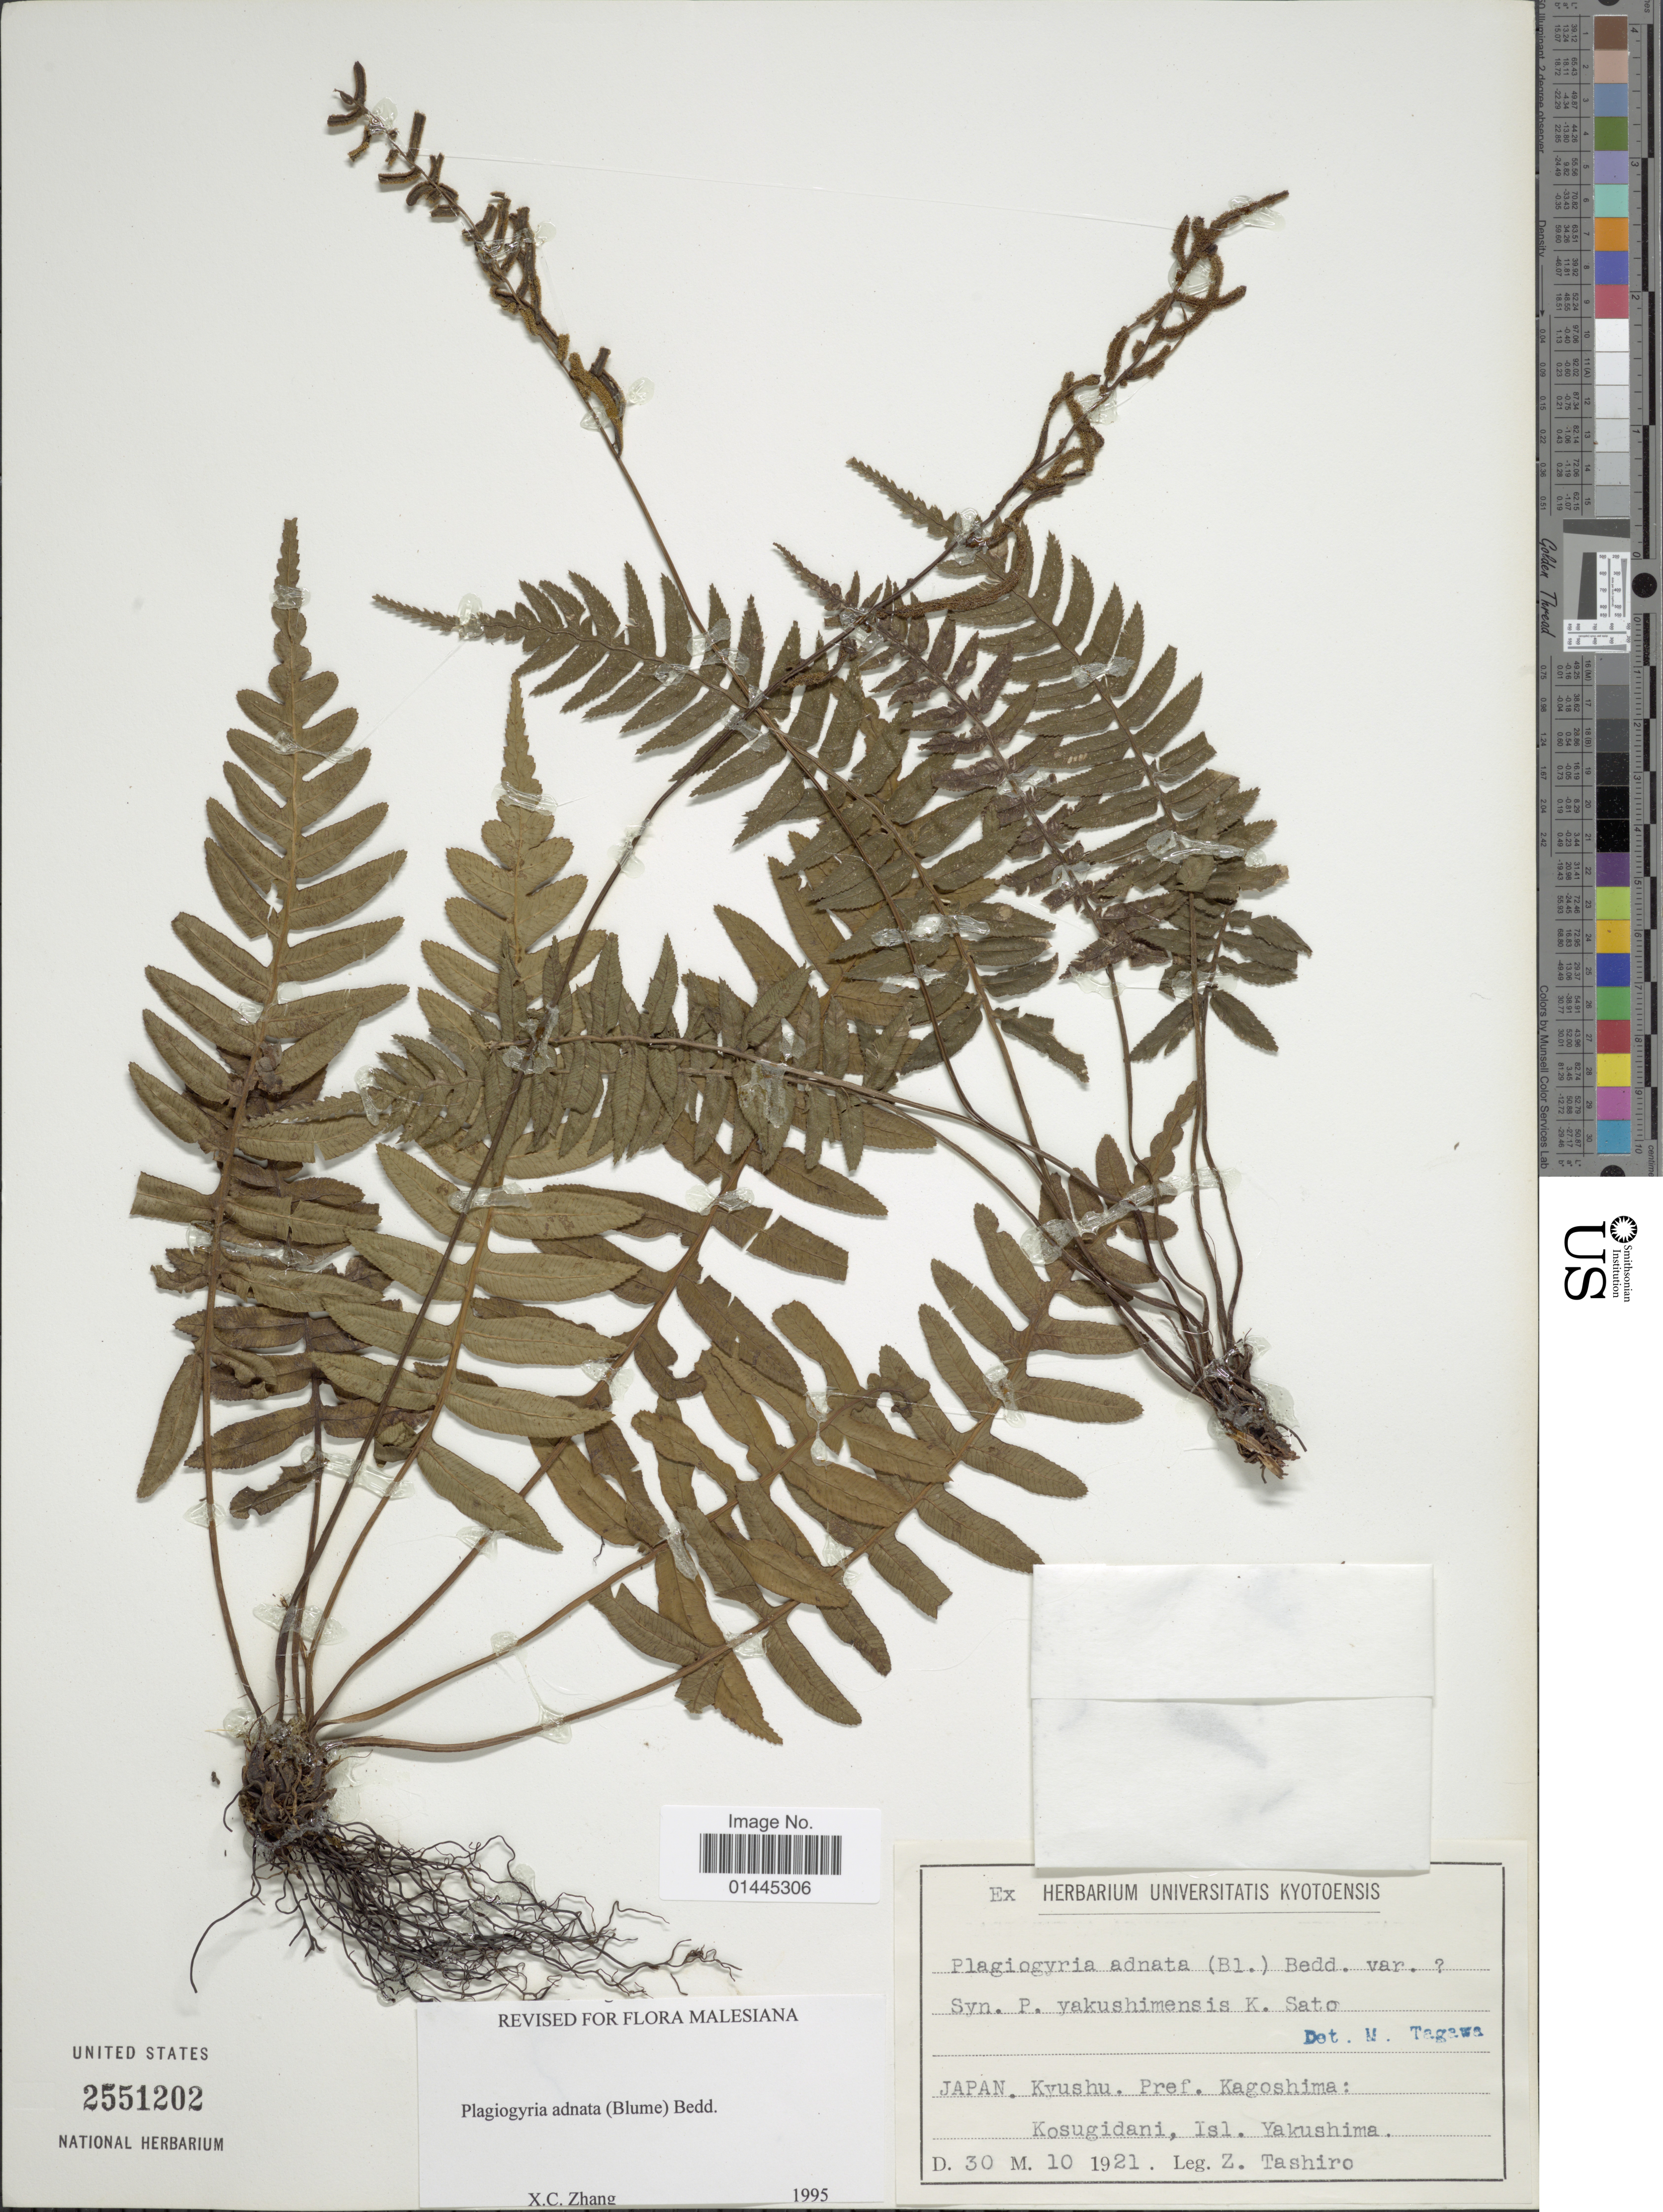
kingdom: Plantae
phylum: Tracheophyta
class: Polypodiopsida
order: Cyatheales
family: Plagiogyriaceae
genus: Plagiogyria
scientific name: Plagiogyria adnata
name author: (Blume) Bedd.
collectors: Z. Tashiro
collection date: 1921-10-30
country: Japan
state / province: Kagosima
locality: Kyushu, Pref. Kagoshima: Kosugidani, Isl. Yakushima.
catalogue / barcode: US 2551202